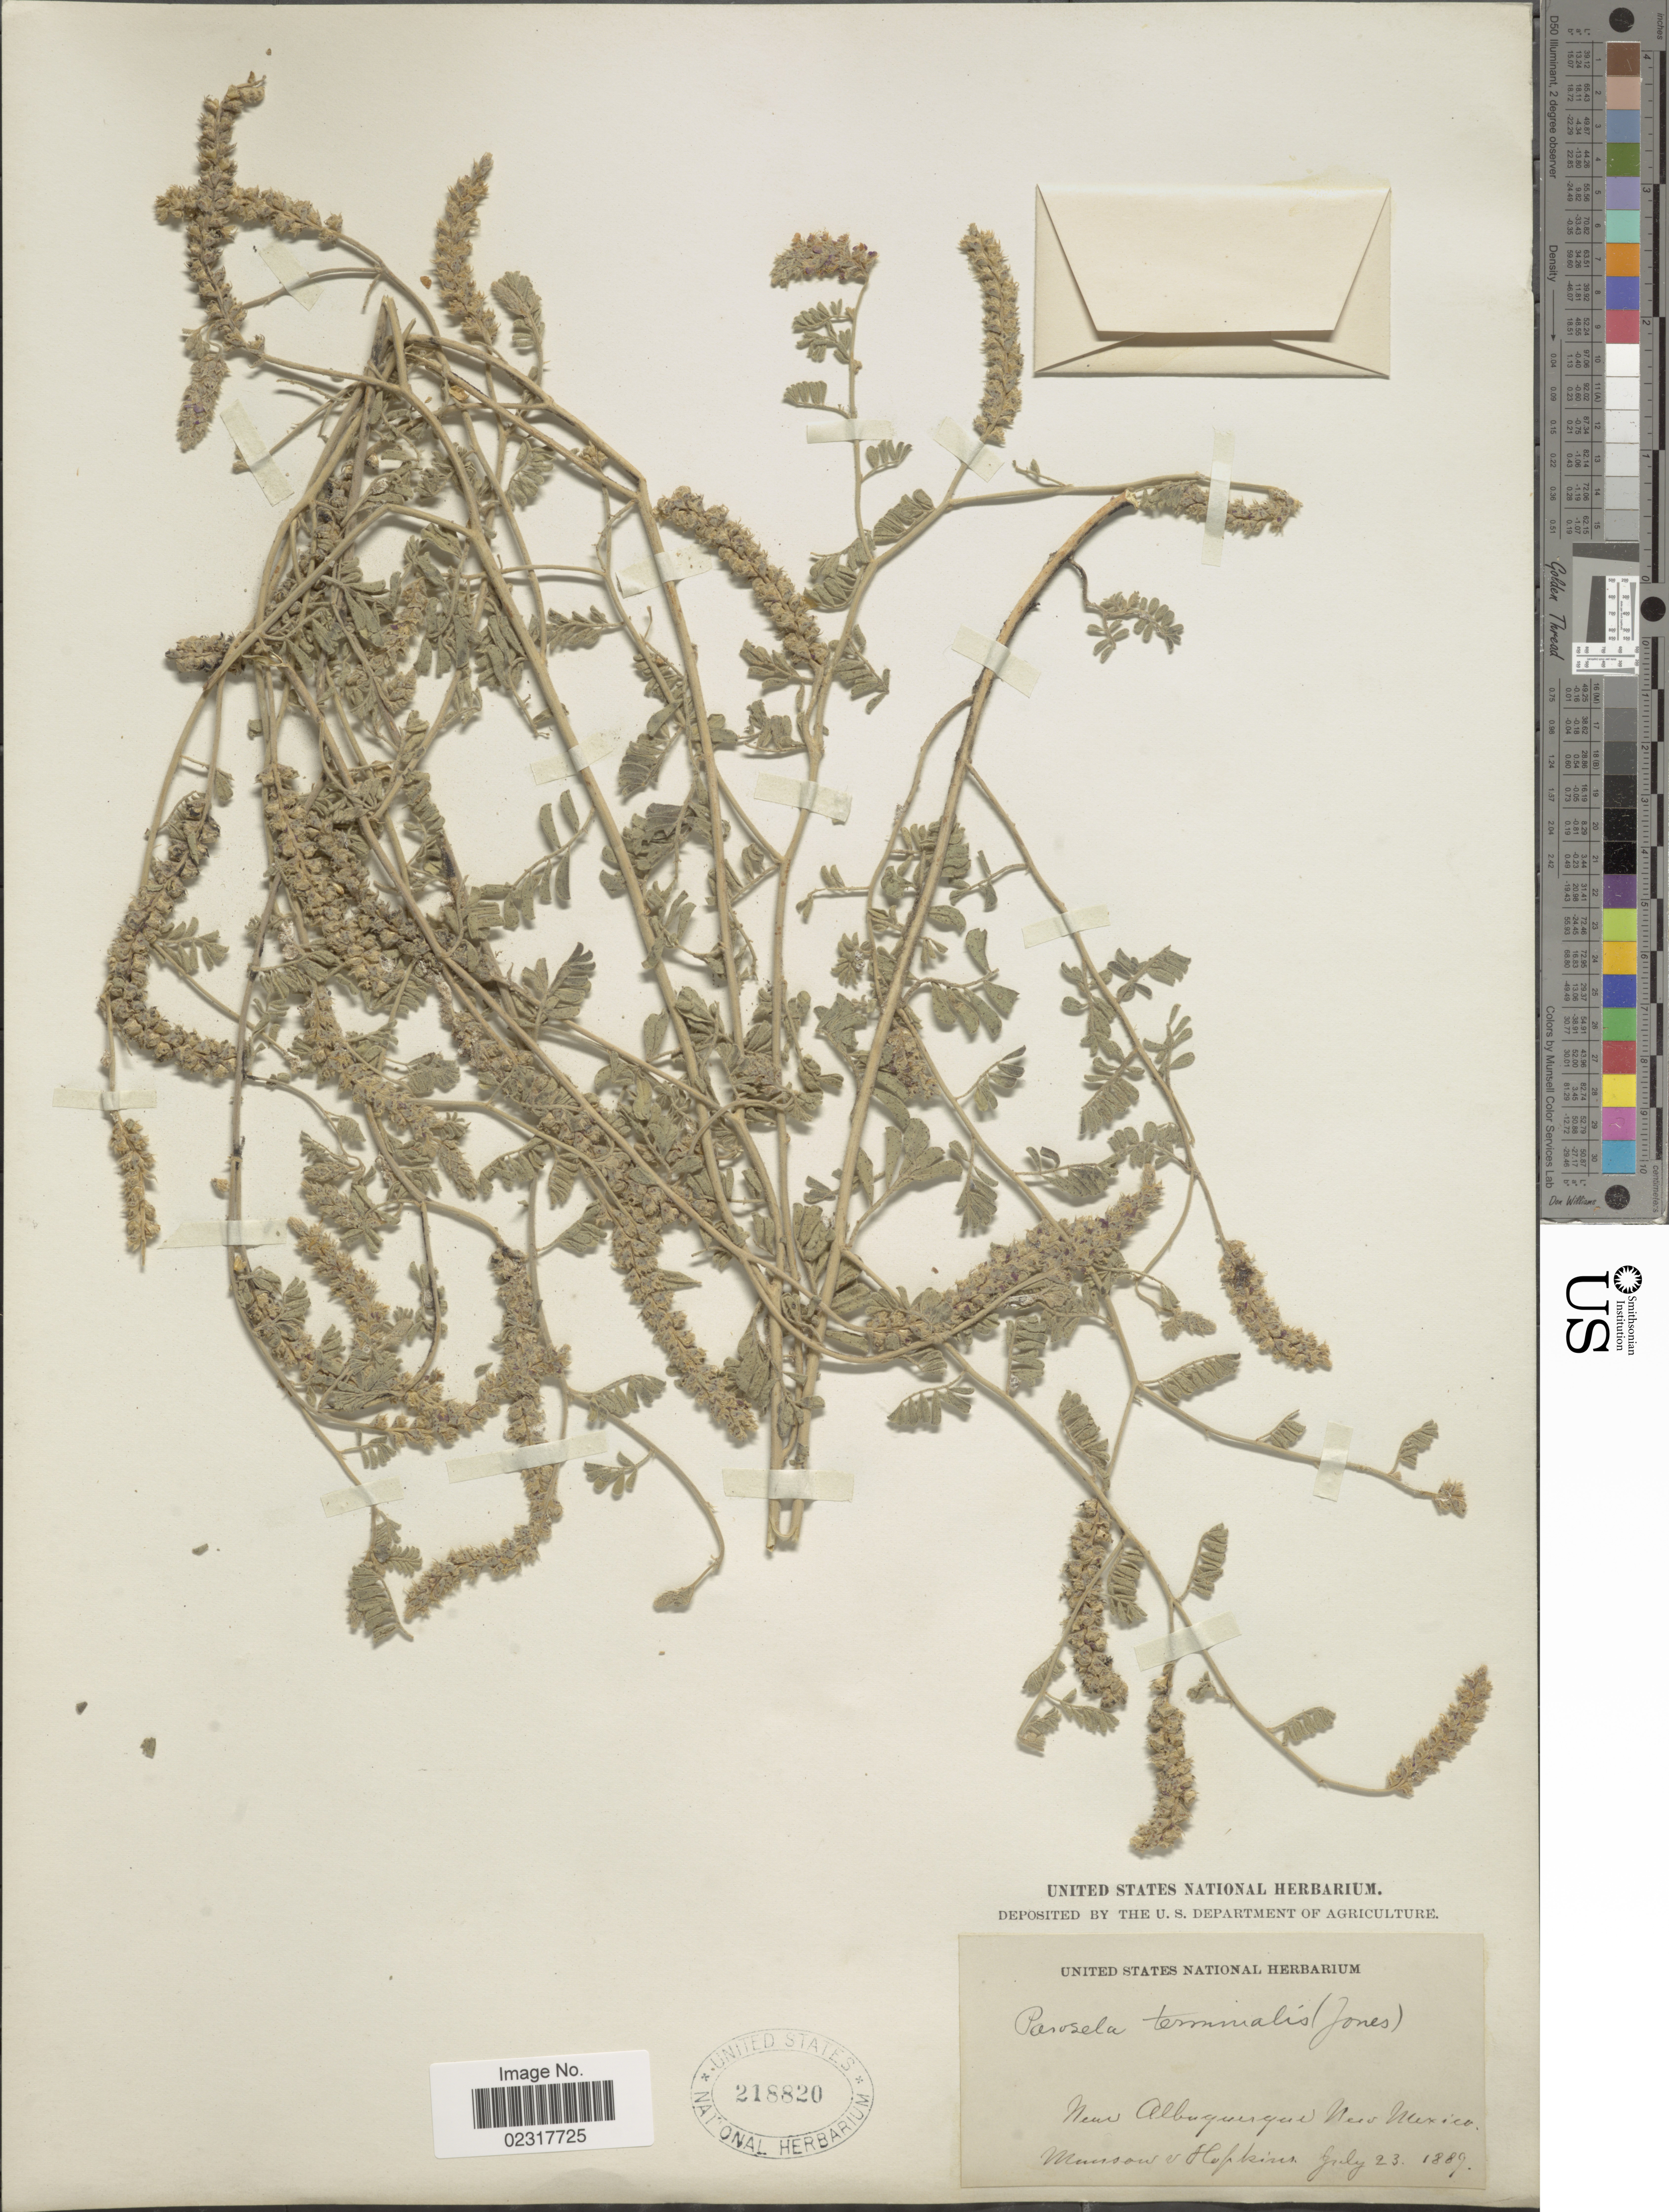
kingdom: Plantae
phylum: Tracheophyta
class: Magnoliopsida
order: Fabales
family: Fabaceae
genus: Dalea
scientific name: Dalea lanata var. terminalis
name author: (M.E. Jones) Barneby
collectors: Munson & -- Hopkins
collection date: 1889-07-23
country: United States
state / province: New Mexico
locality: Near Albuquerque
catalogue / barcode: US 218820